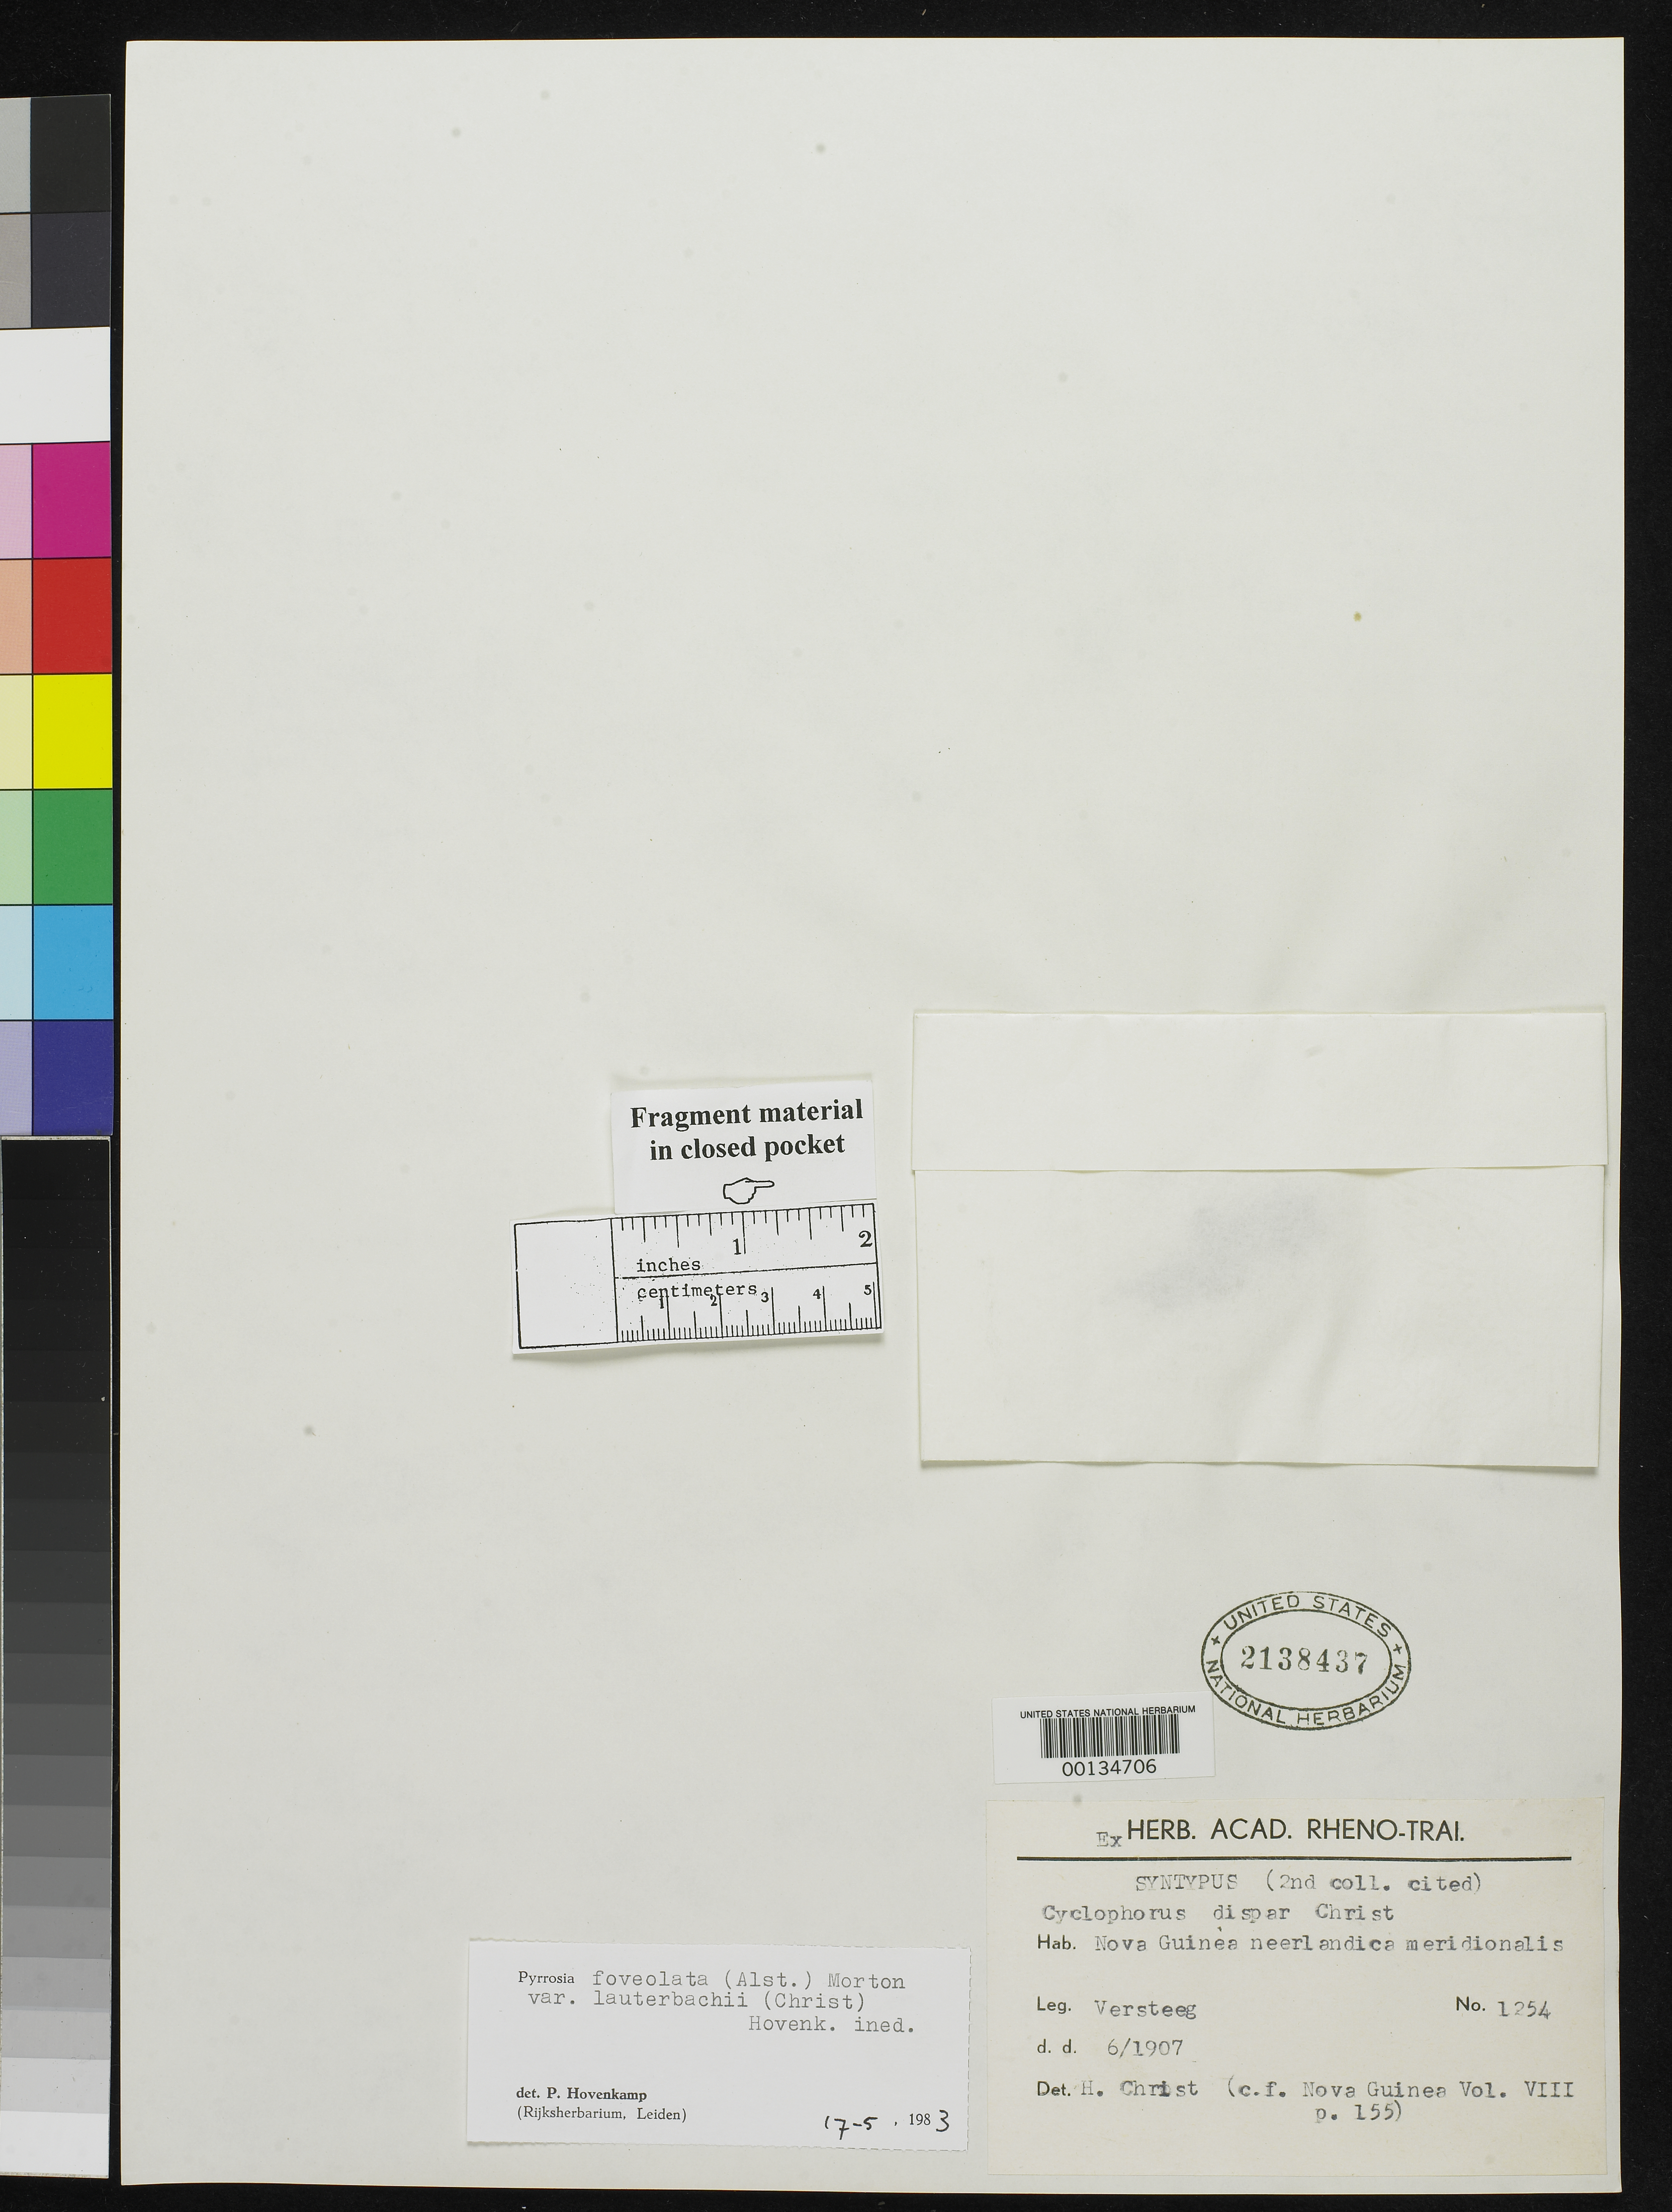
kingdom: Plantae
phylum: Tracheophyta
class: Polypodiopsida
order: Polypodiales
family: Polypodiaceae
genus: Cyclophorus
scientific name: Cyclophorus dispar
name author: Christ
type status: Syntype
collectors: G. Versteeg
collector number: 1254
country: Papua New Guinea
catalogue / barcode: US 2138437